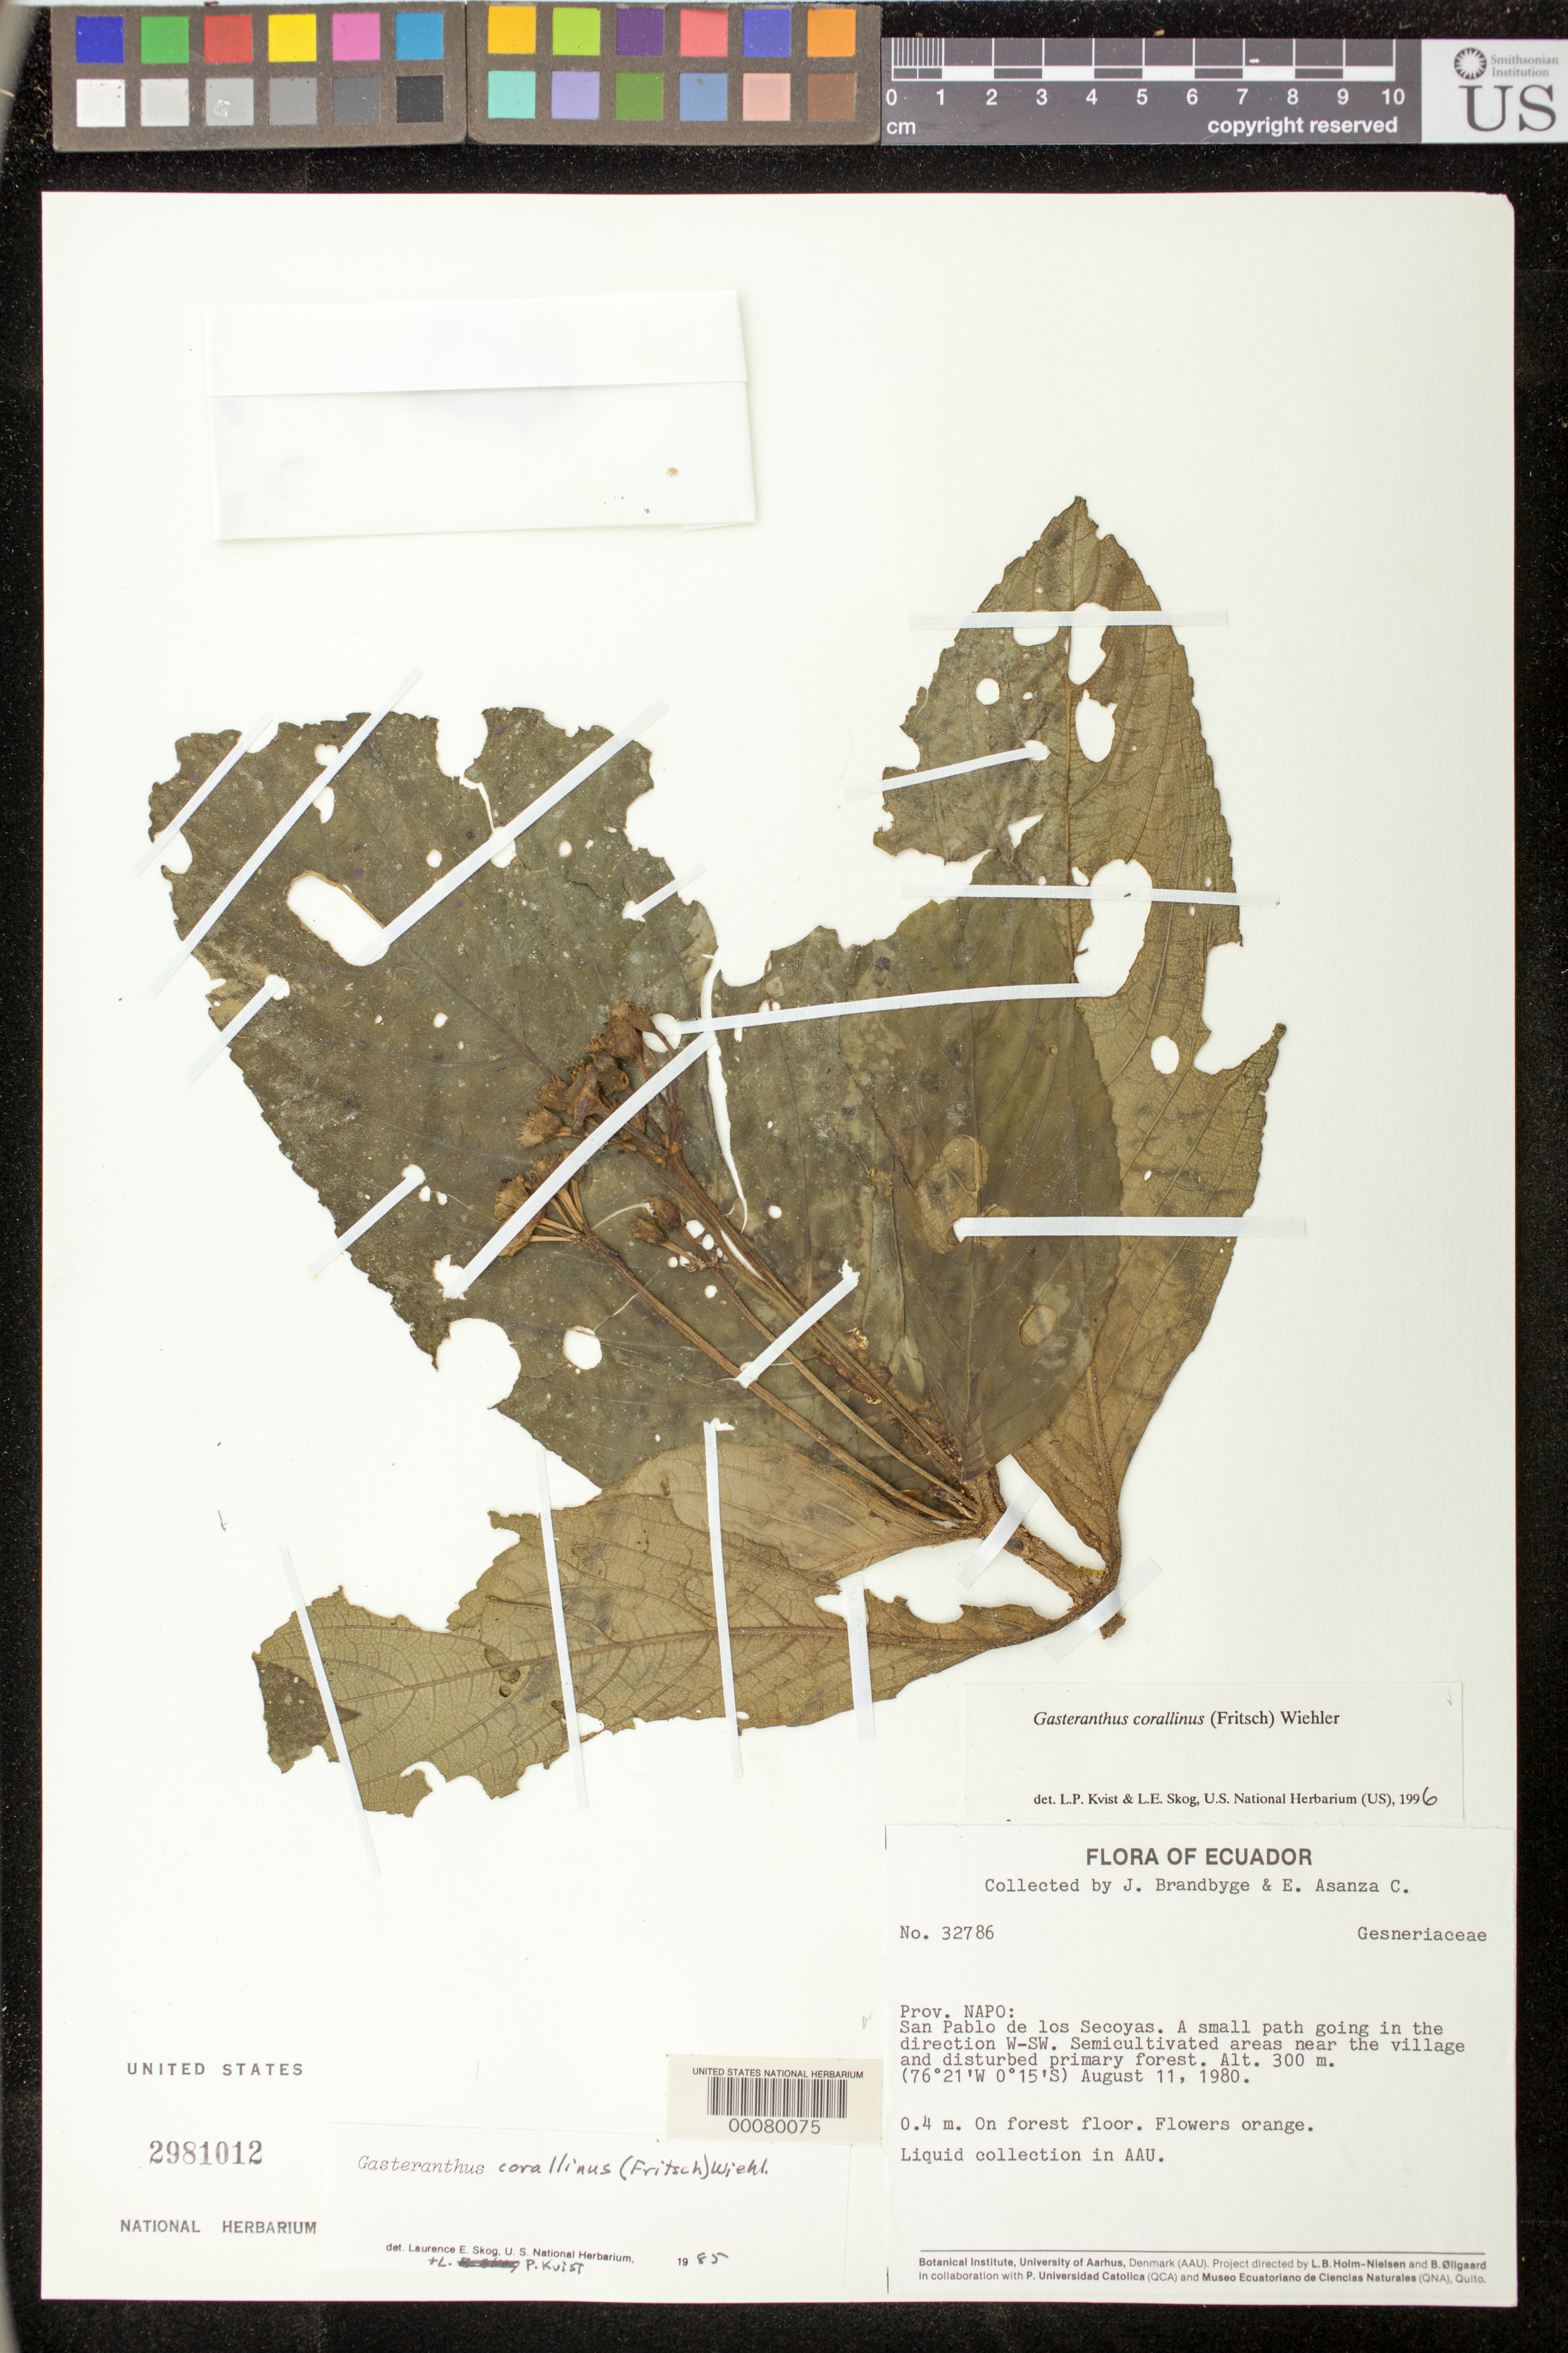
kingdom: Plantae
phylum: Tracheophyta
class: Magnoliopsida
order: Lamiales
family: Gesneriaceae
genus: Gasteranthus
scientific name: Gasteranthus corallinus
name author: (Fritsch) Wiehler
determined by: Skog, Laurence E.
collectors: J. Brandbyge & E. Asanza C.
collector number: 32786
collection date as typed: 11 Aug 1980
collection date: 1980-08-11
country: Ecuador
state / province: Sucumbíos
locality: ("Napo.") San Pablo de los Secoyas, a small path going in the direction W-SW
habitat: Semicultivated areas near village and disturbed primary forest; on forest floor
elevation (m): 300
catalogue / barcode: US 2981012